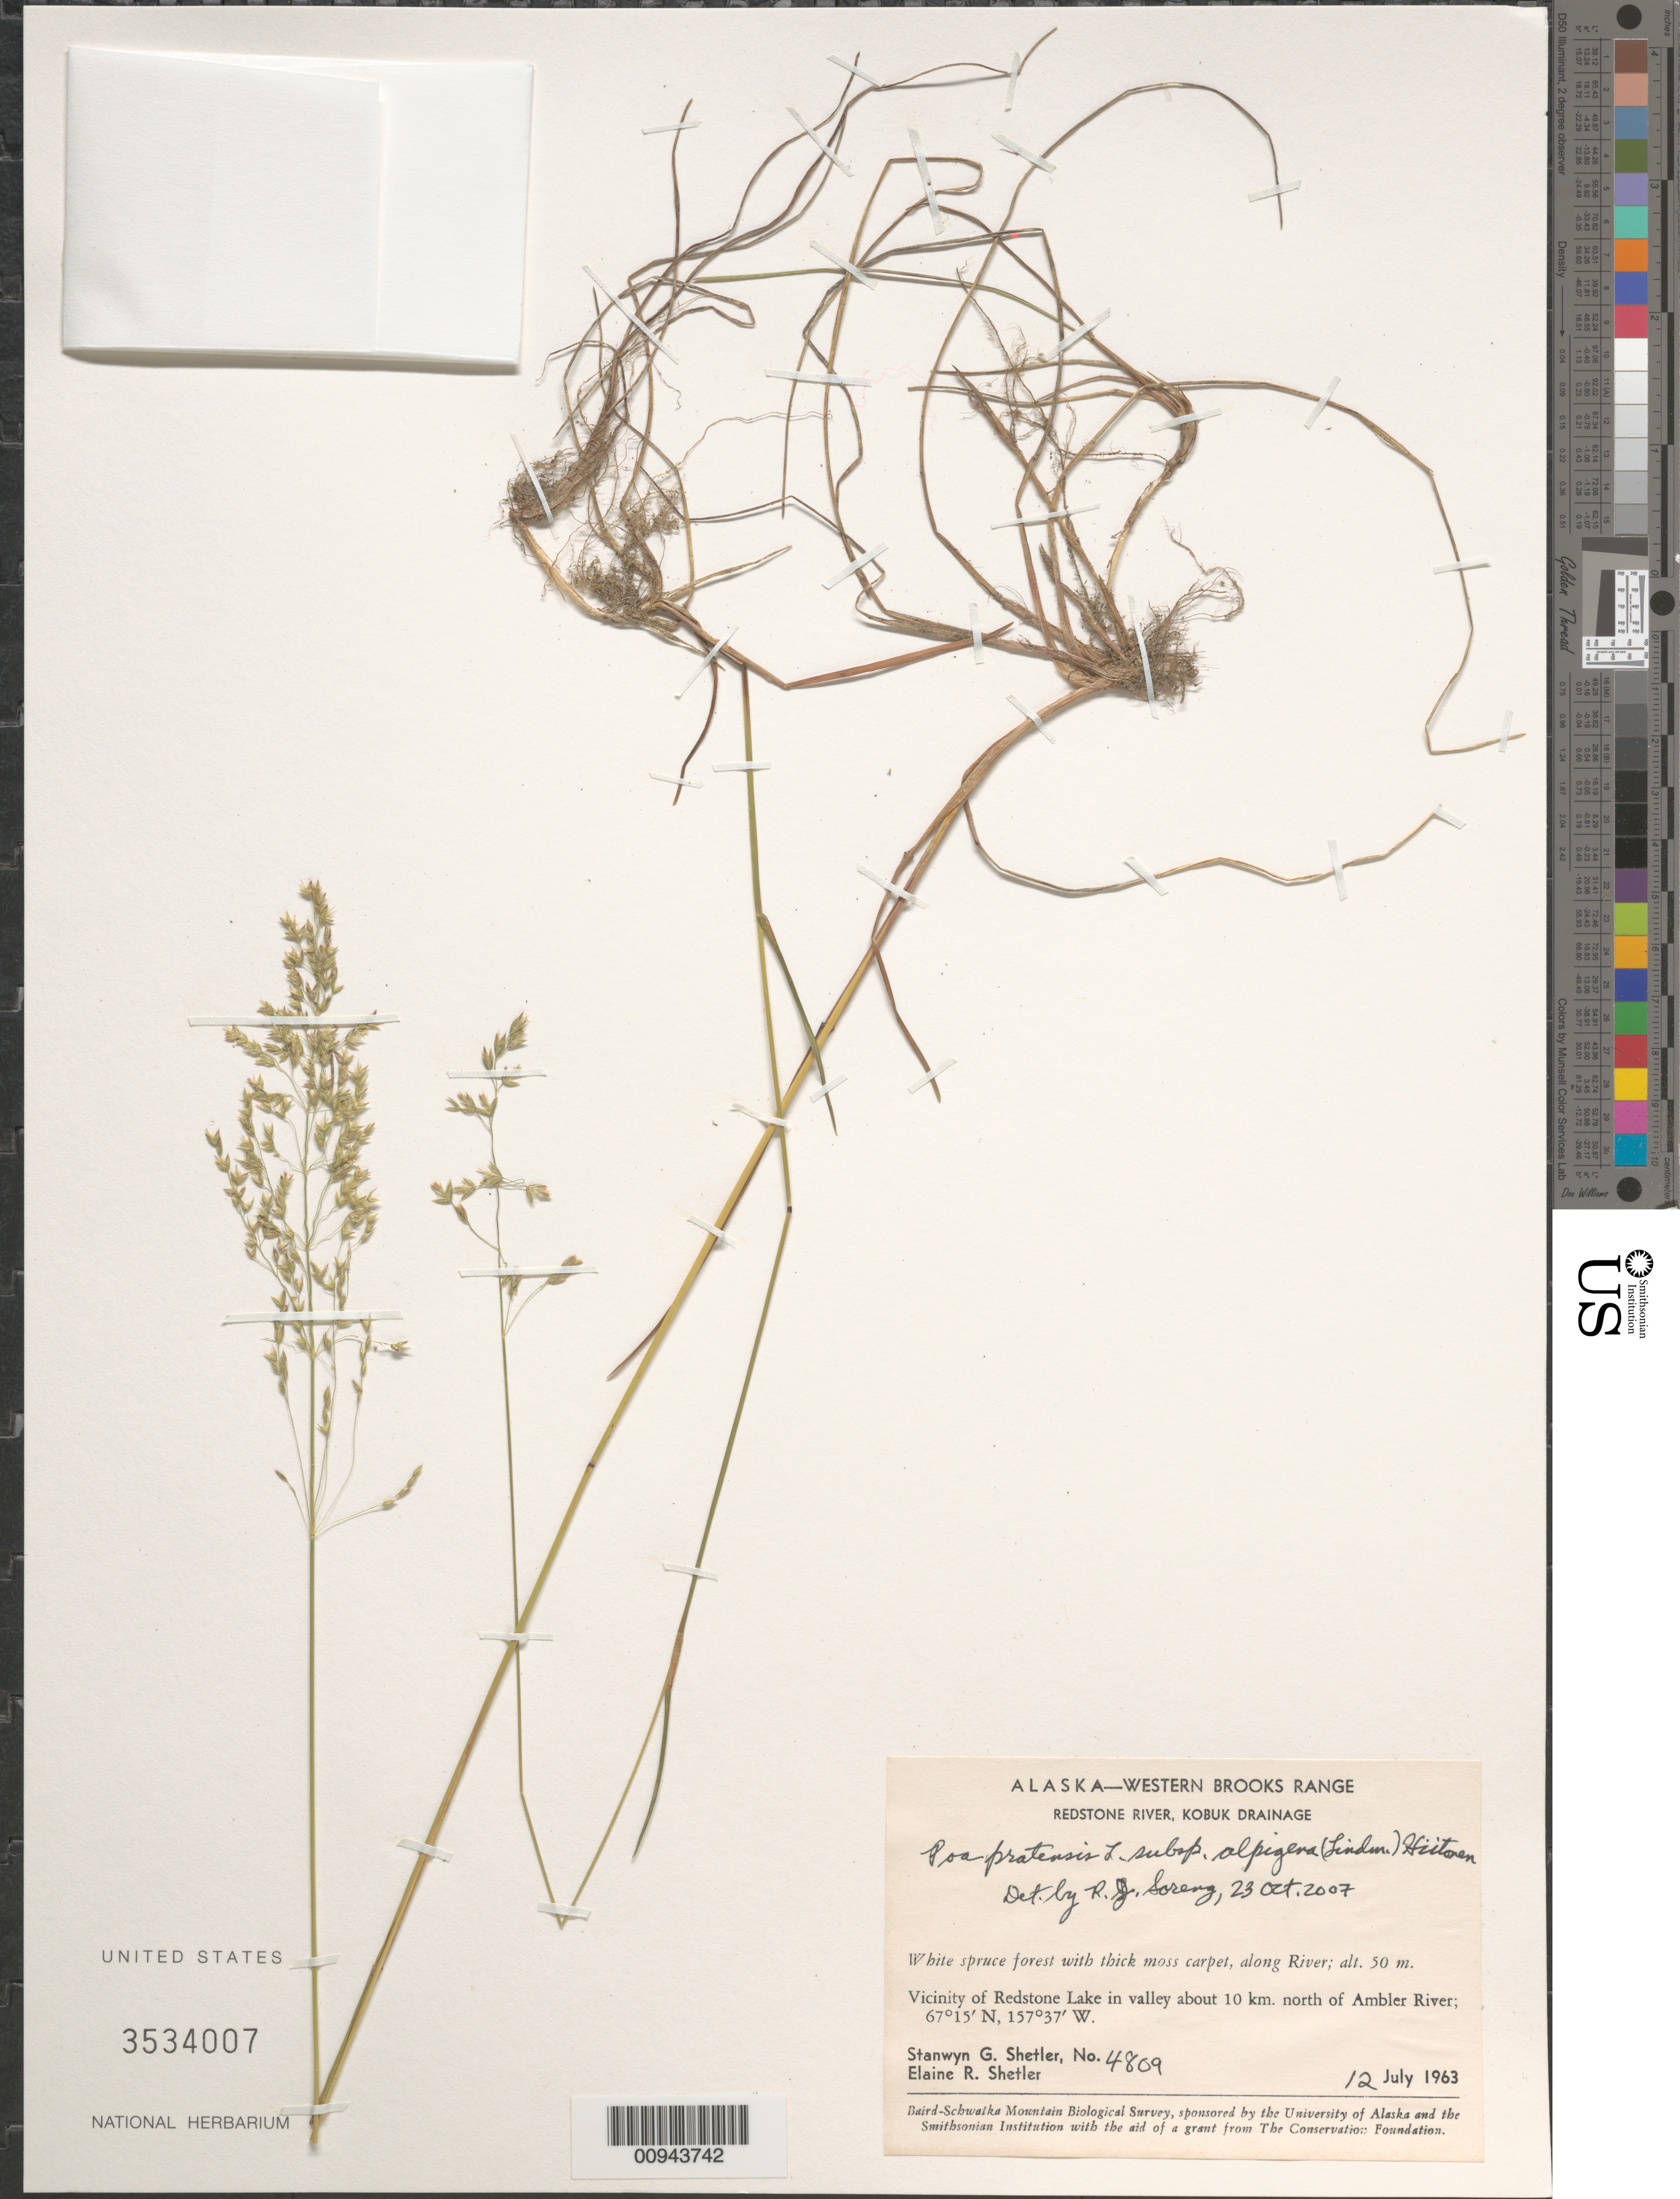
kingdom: Plantae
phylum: Tracheophyta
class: Liliopsida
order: Poales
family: Poaceae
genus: Poa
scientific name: Poa pratensis subsp. alpigena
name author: (Lindm.) Hiitonen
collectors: S. Shetler & E. R. Shetler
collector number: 4809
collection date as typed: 12 Jul 1963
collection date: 1963-07-12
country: United States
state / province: Alaska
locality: Vicinity of Redstone Lake in valley about 10 km. north of Ambler River. Western Brooks Range, Redstone River, Kobuk Drainage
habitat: White spruce forest with thick moss carpet, along River.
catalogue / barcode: US 3534007